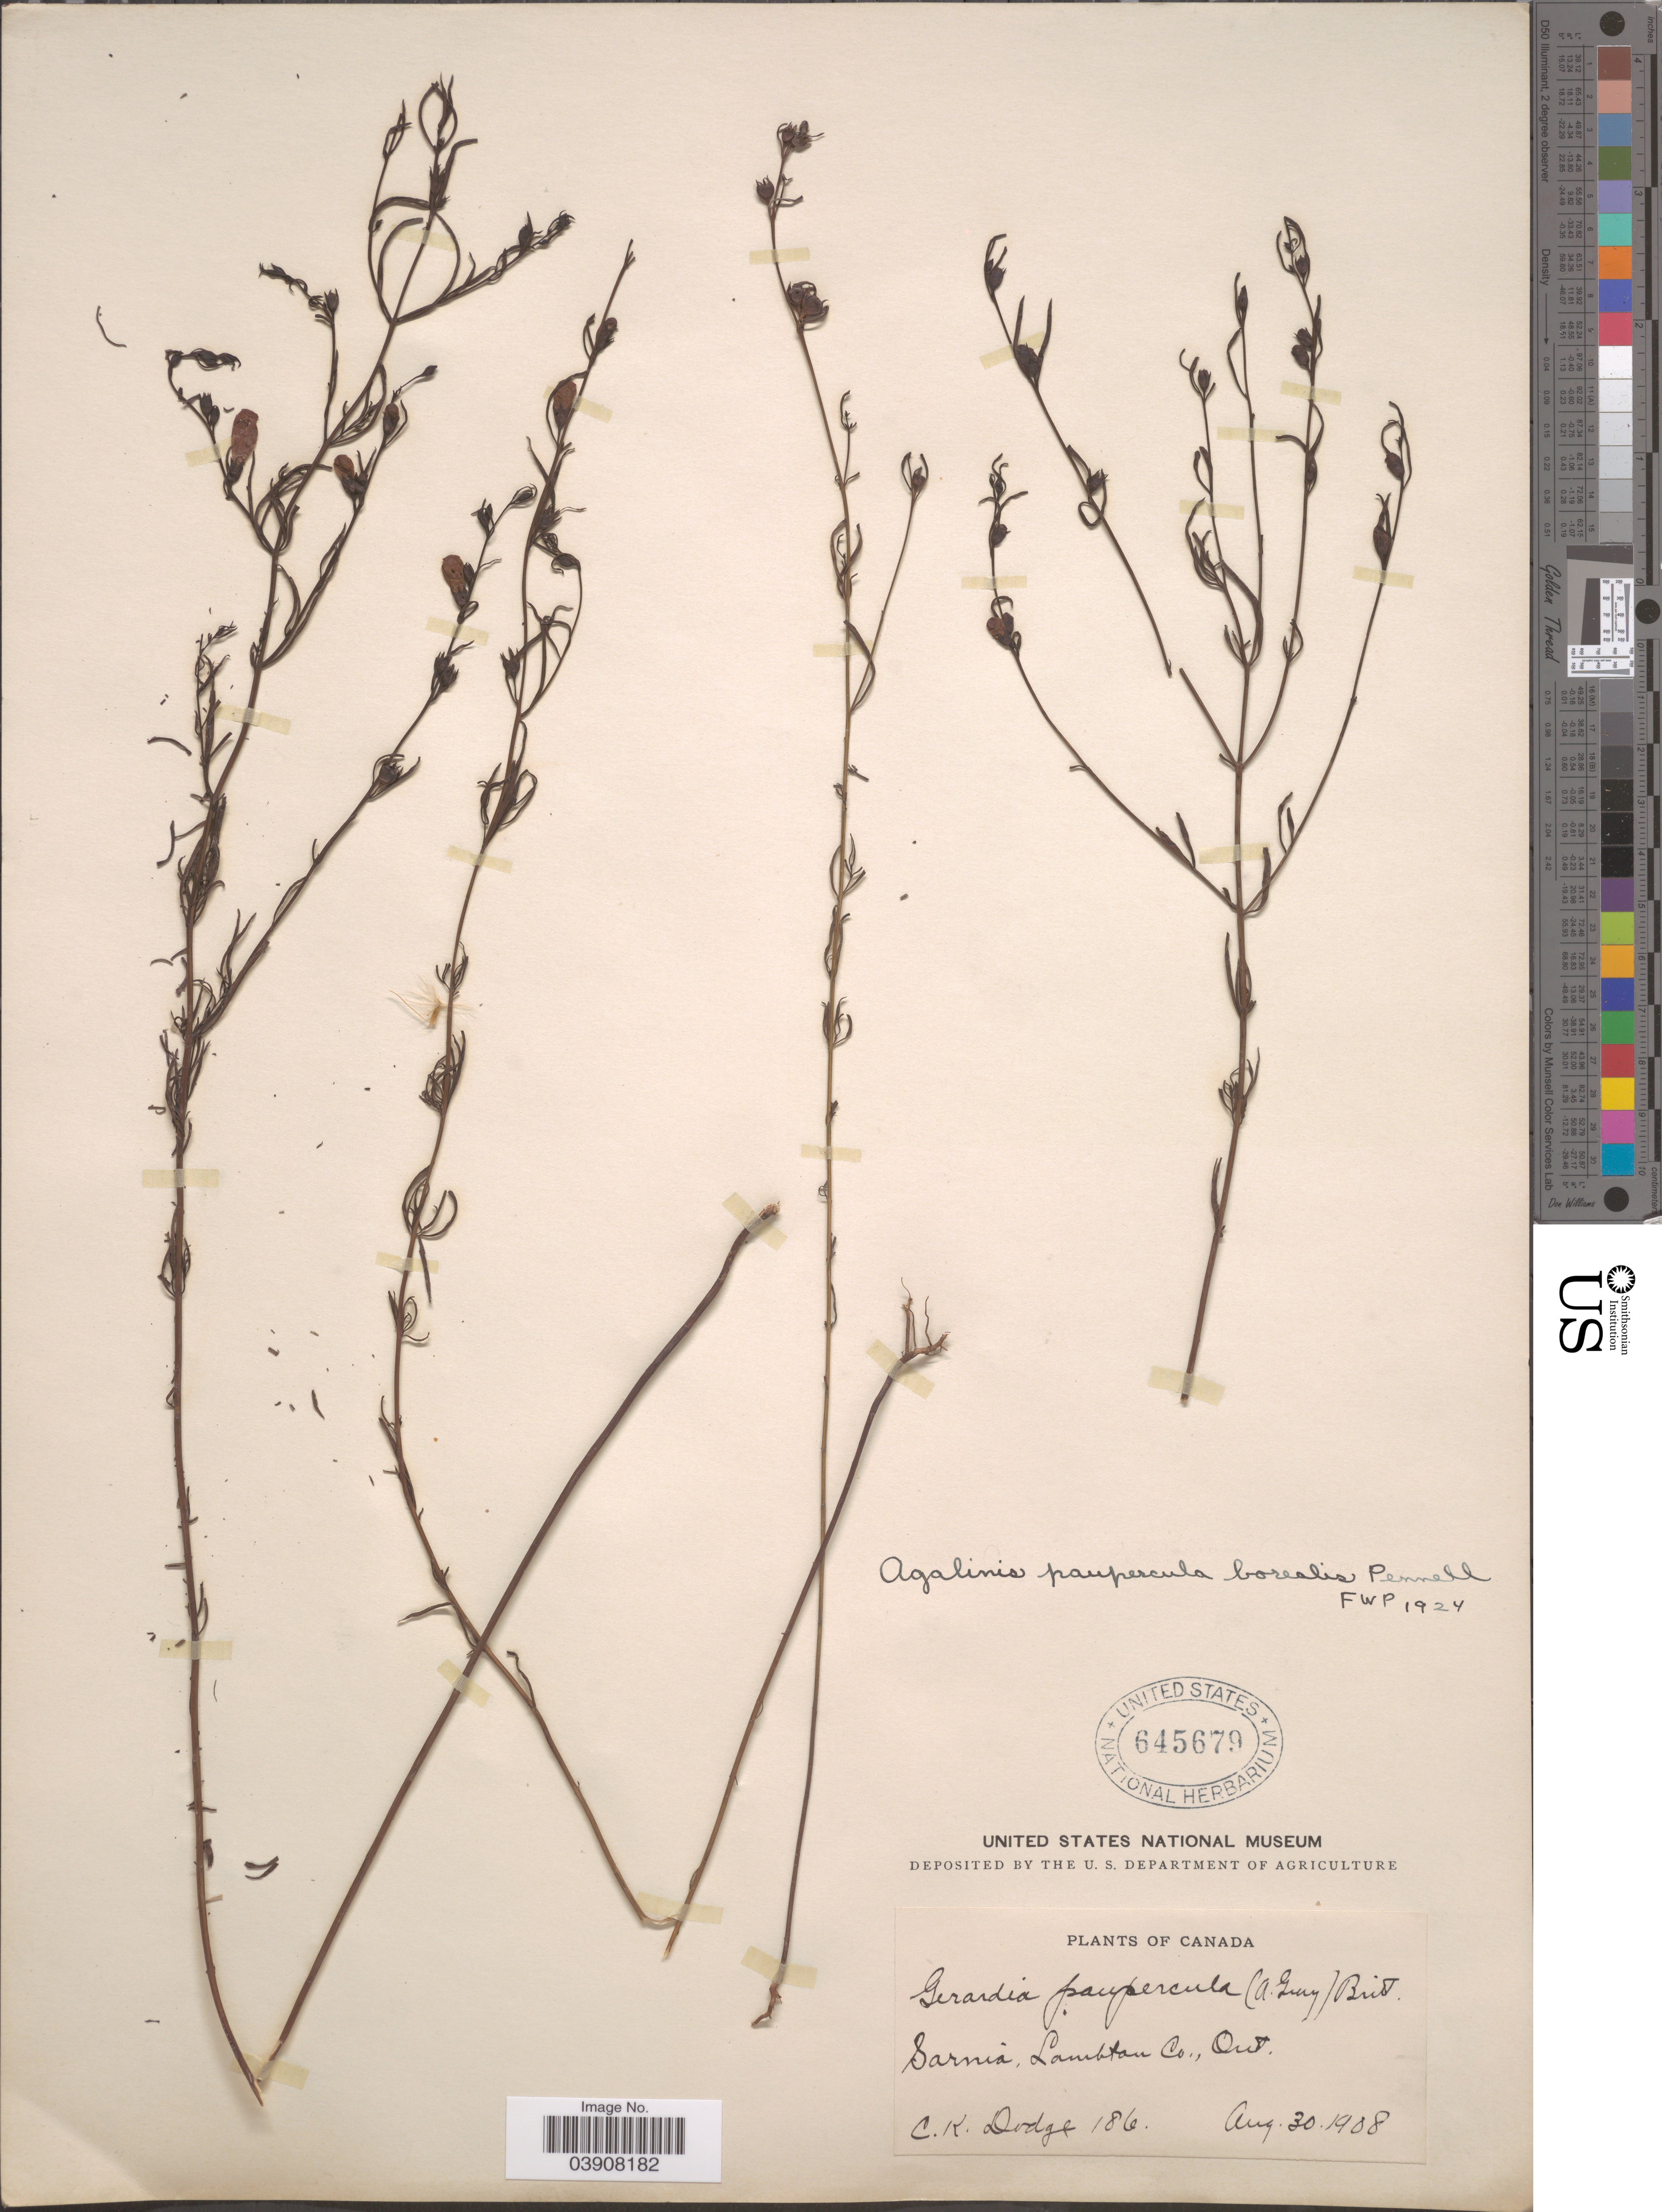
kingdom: Plantae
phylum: Tracheophyta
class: Magnoliopsida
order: Lamiales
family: Orobanchaceae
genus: Agalinis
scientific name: Agalinis paupercula var. borealis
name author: Pennell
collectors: C. Dodge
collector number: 186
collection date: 1908-08-30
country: Canada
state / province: Ontario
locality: Sarnia, Lambton Co.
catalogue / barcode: US 645679